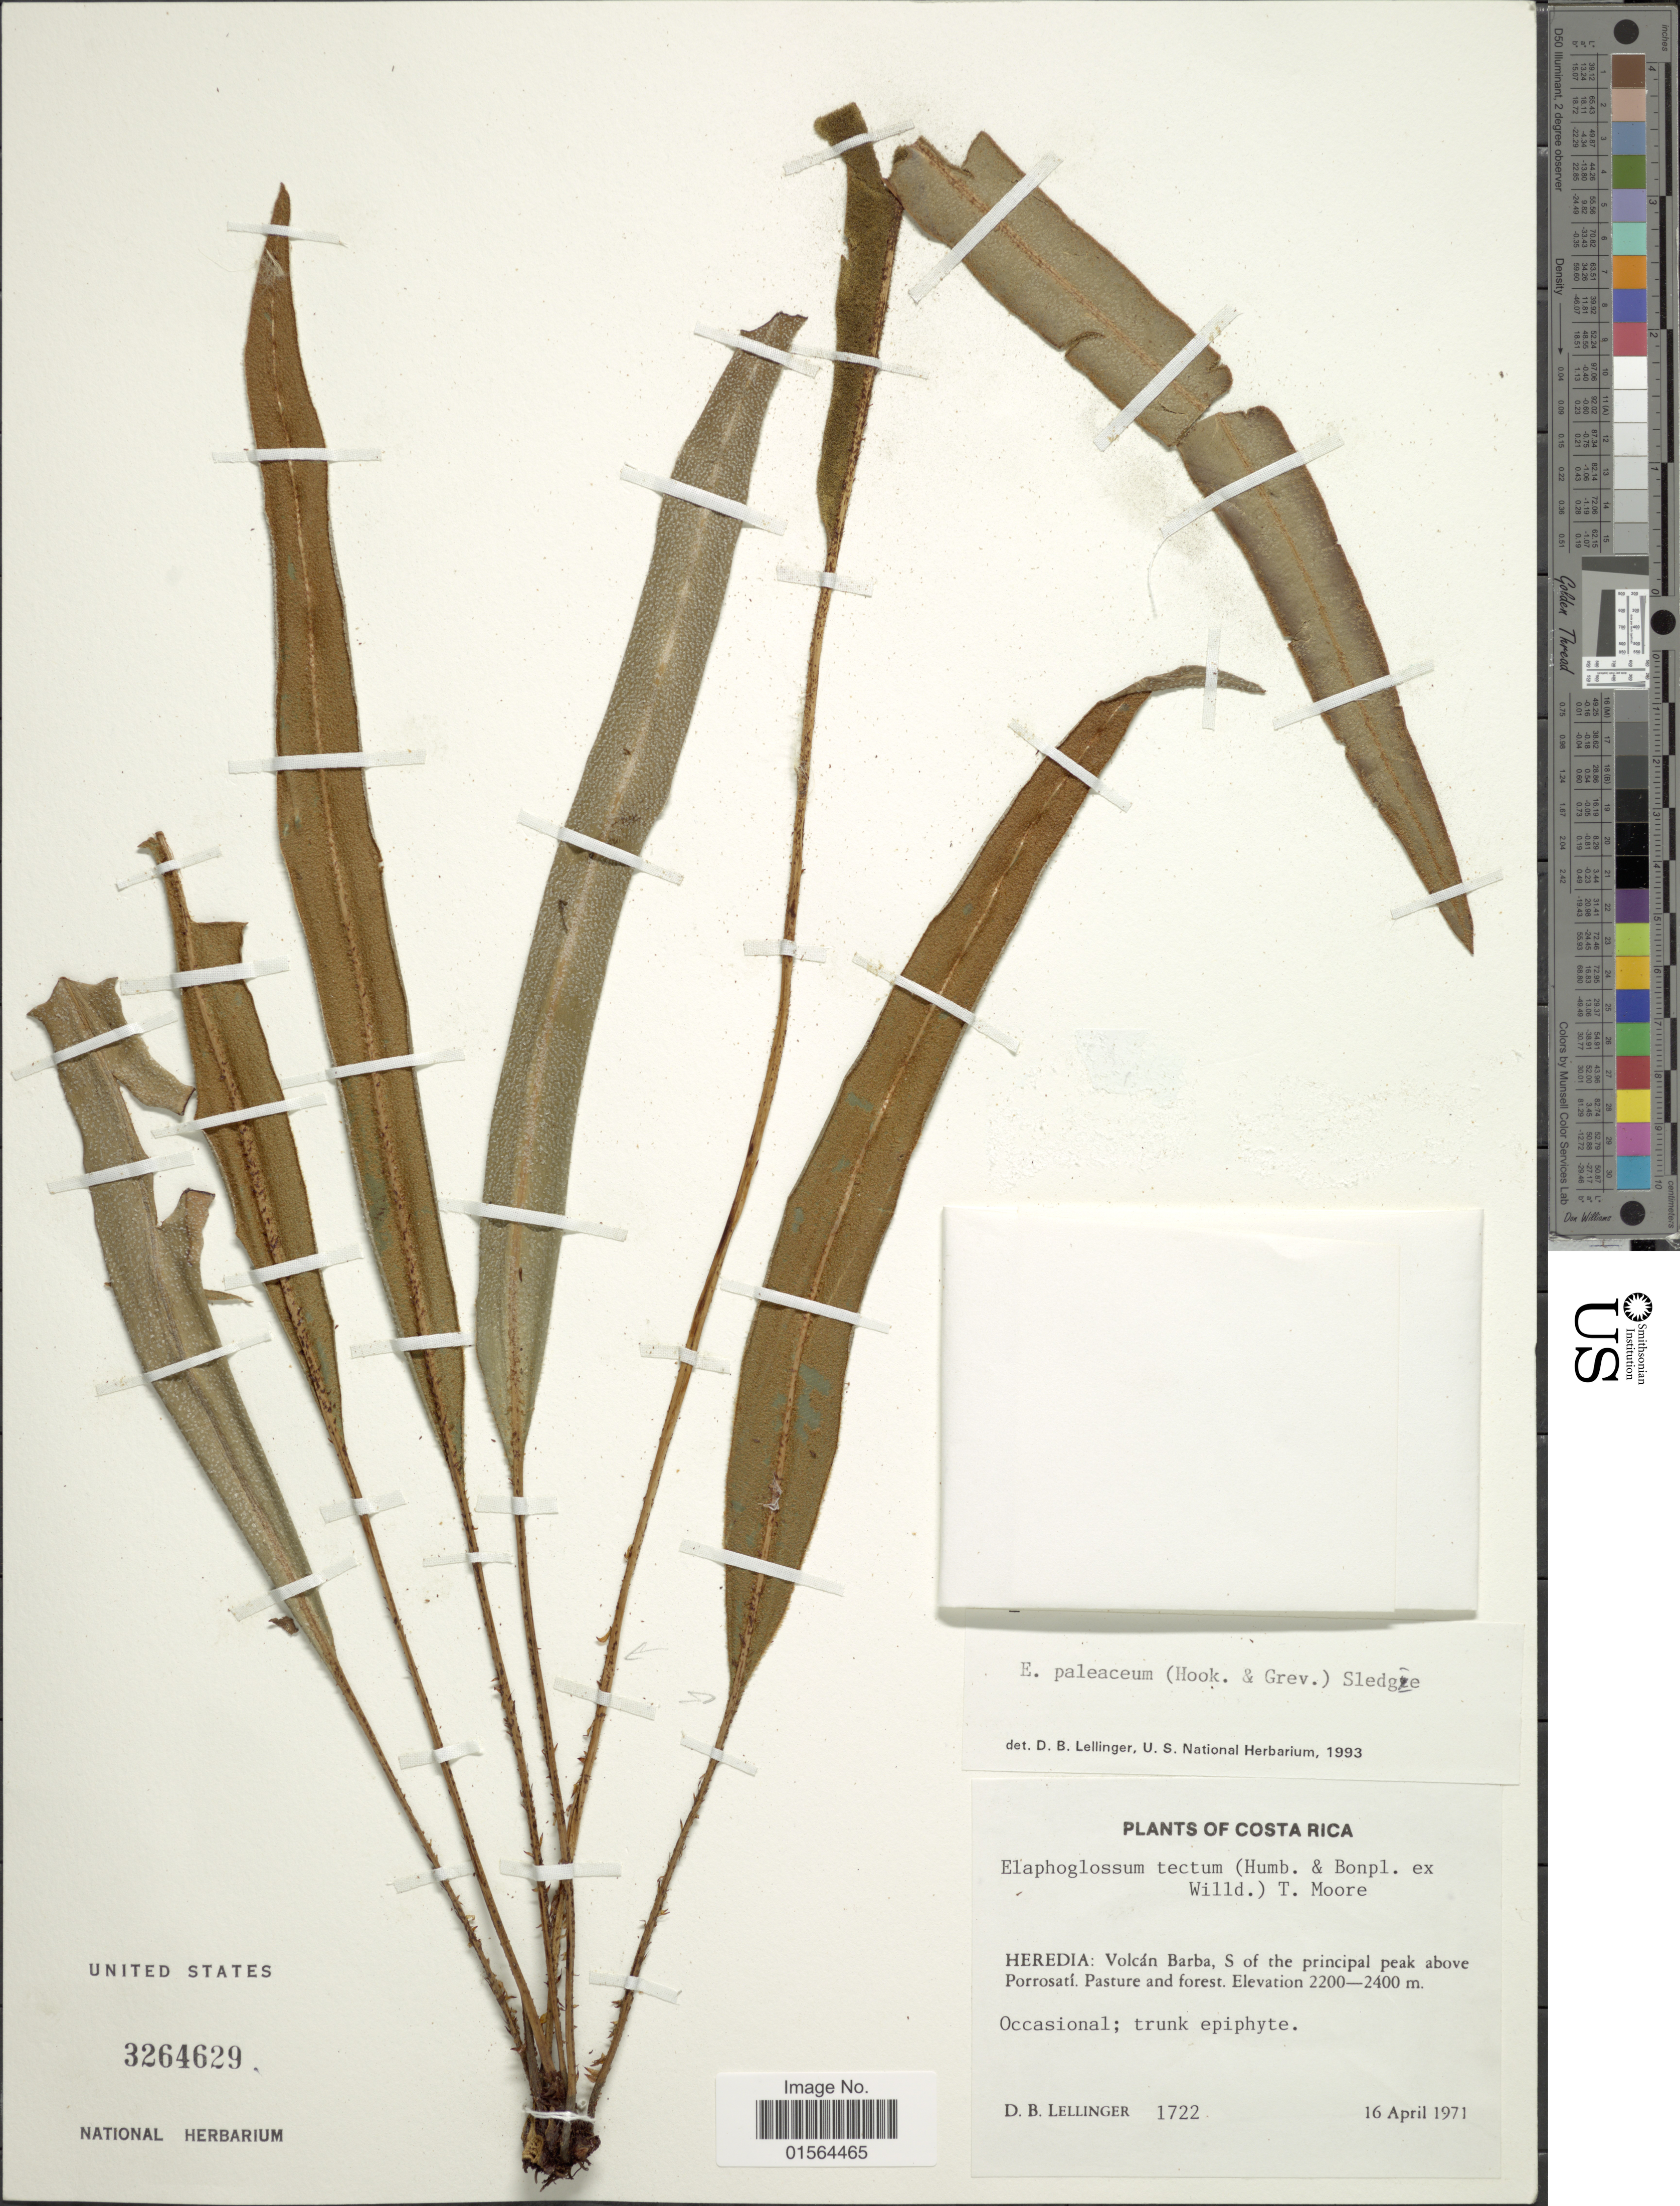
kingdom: Plantae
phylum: Tracheophyta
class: Polypodiopsida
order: Polypodiales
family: Dryopteridaceae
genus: Elaphoglossum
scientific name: Elaphoglossum paleaceum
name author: (Hook. & Grev.) Sledge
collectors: D. B. Lellinger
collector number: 1722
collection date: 1971-04-16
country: Costa Rica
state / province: Heredia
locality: Heredia: Volcan Barba, S of the principal peak above Porrosati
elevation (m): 2200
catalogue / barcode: US 3264629